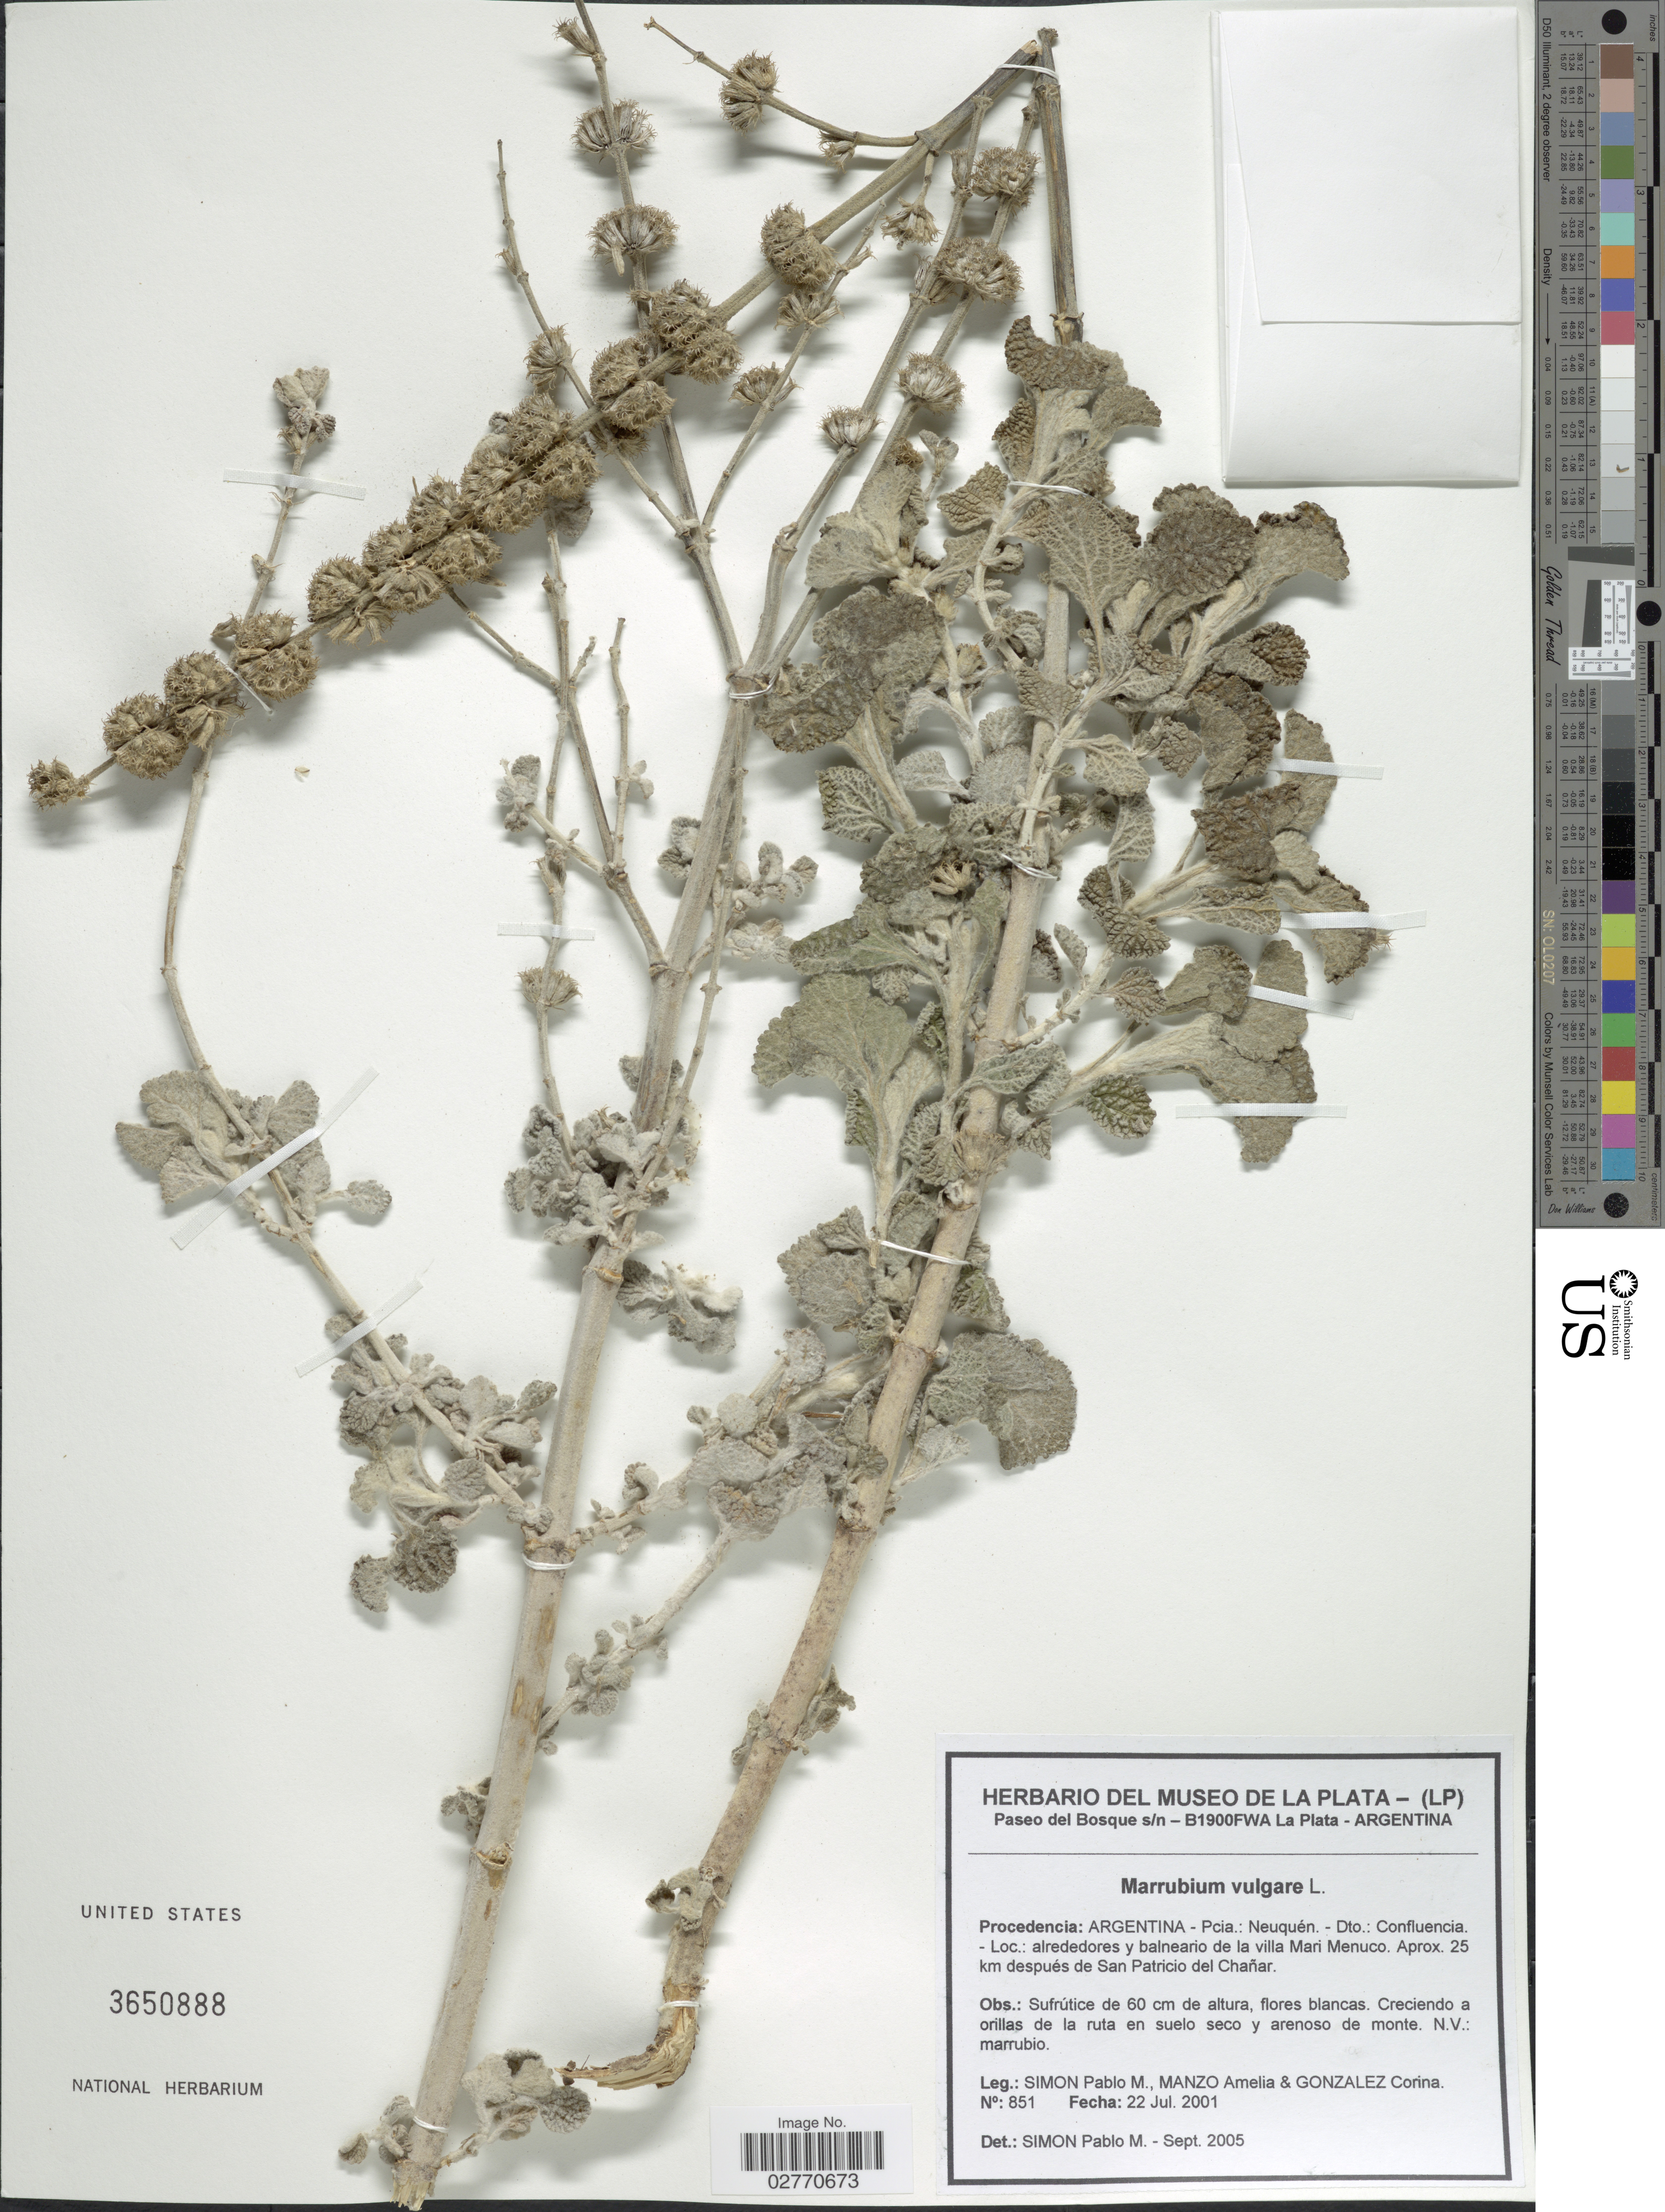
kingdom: Plantae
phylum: Tracheophyta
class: Magnoliopsida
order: Lamiales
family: Lamiaceae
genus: Marrubium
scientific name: Marrubium vulgare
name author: L.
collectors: S. Pablo M., M. Amelia & G. Corina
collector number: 851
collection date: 2001-07-22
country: Argentina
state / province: Neuquen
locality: Dto.: Confluencia, alrededores y balneario de la villa Mari Menuco. Aprox. 25 km depués de San Patricio del Chanar.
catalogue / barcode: US 3650888